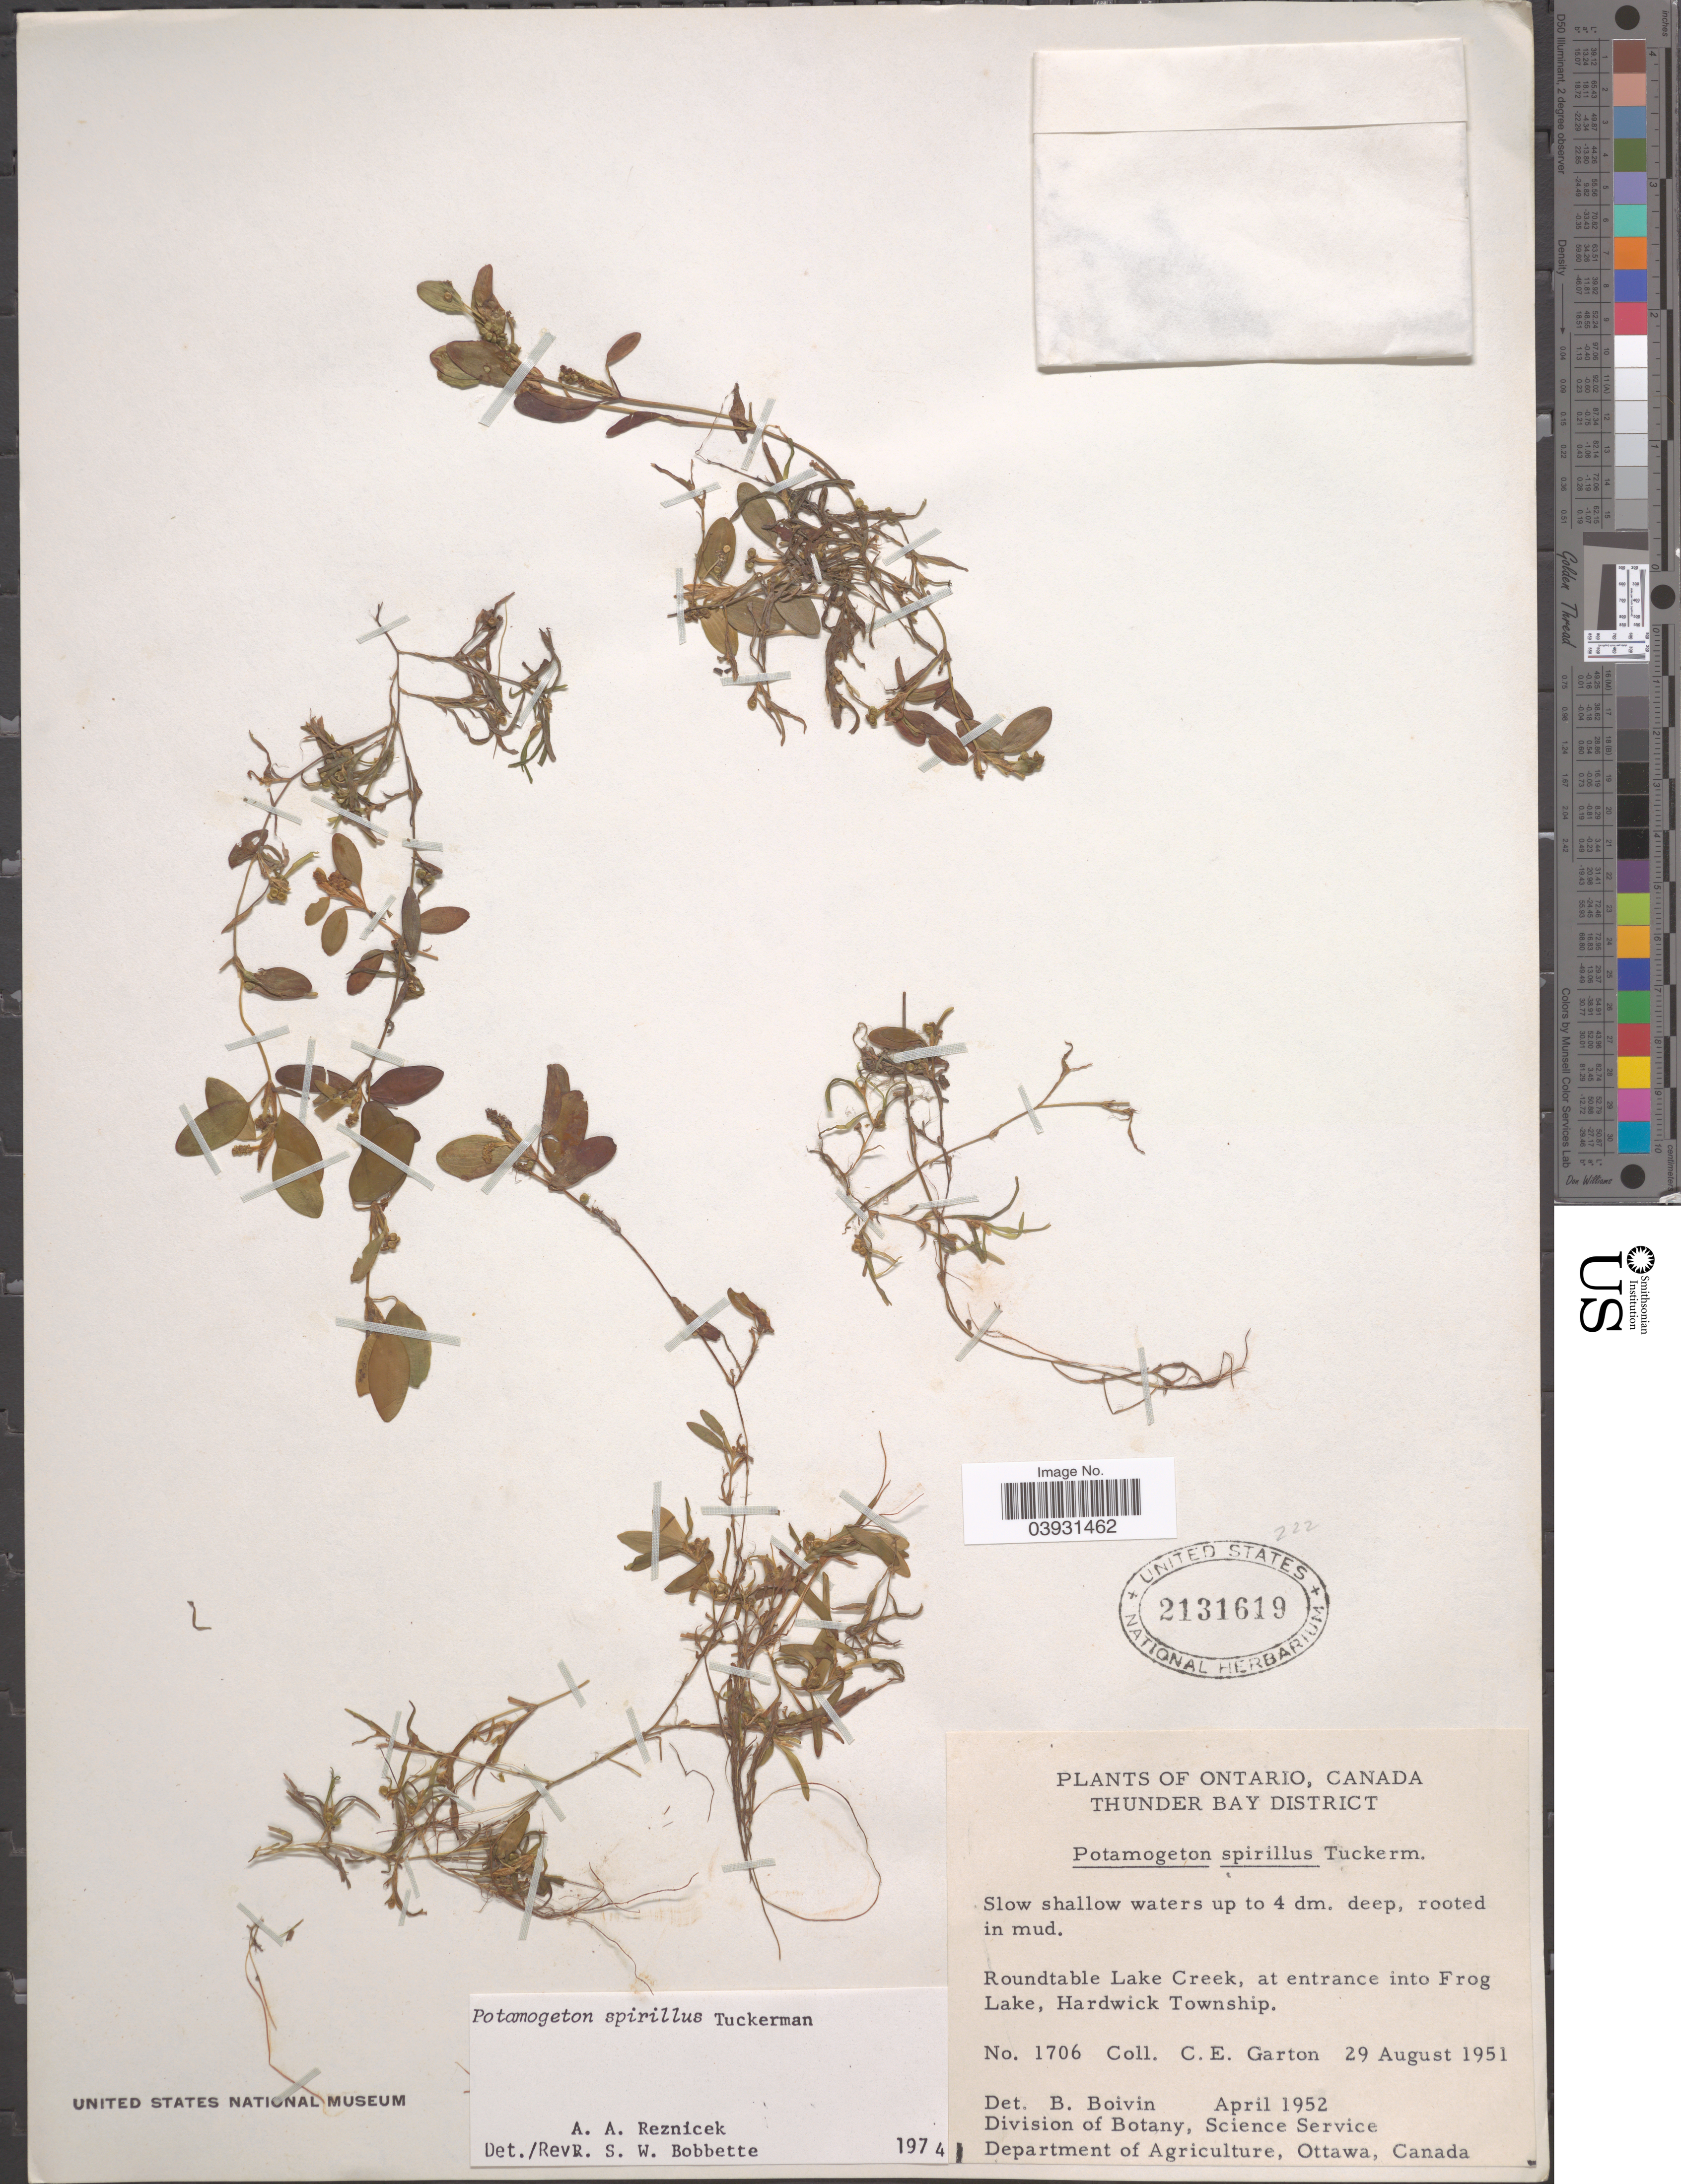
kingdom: Plantae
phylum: Tracheophyta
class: Liliopsida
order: Alismatales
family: Potamogetonaceae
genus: Potamogeton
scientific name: Potamogeton spirillus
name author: Tuck.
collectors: C. E. Garton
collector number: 1706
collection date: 1951-08-29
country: Canada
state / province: Ontario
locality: Thunder Bay District. Roundtable Lake Creek, at entrance into Frog Lake, Hardwick Township.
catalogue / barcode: US 2131619